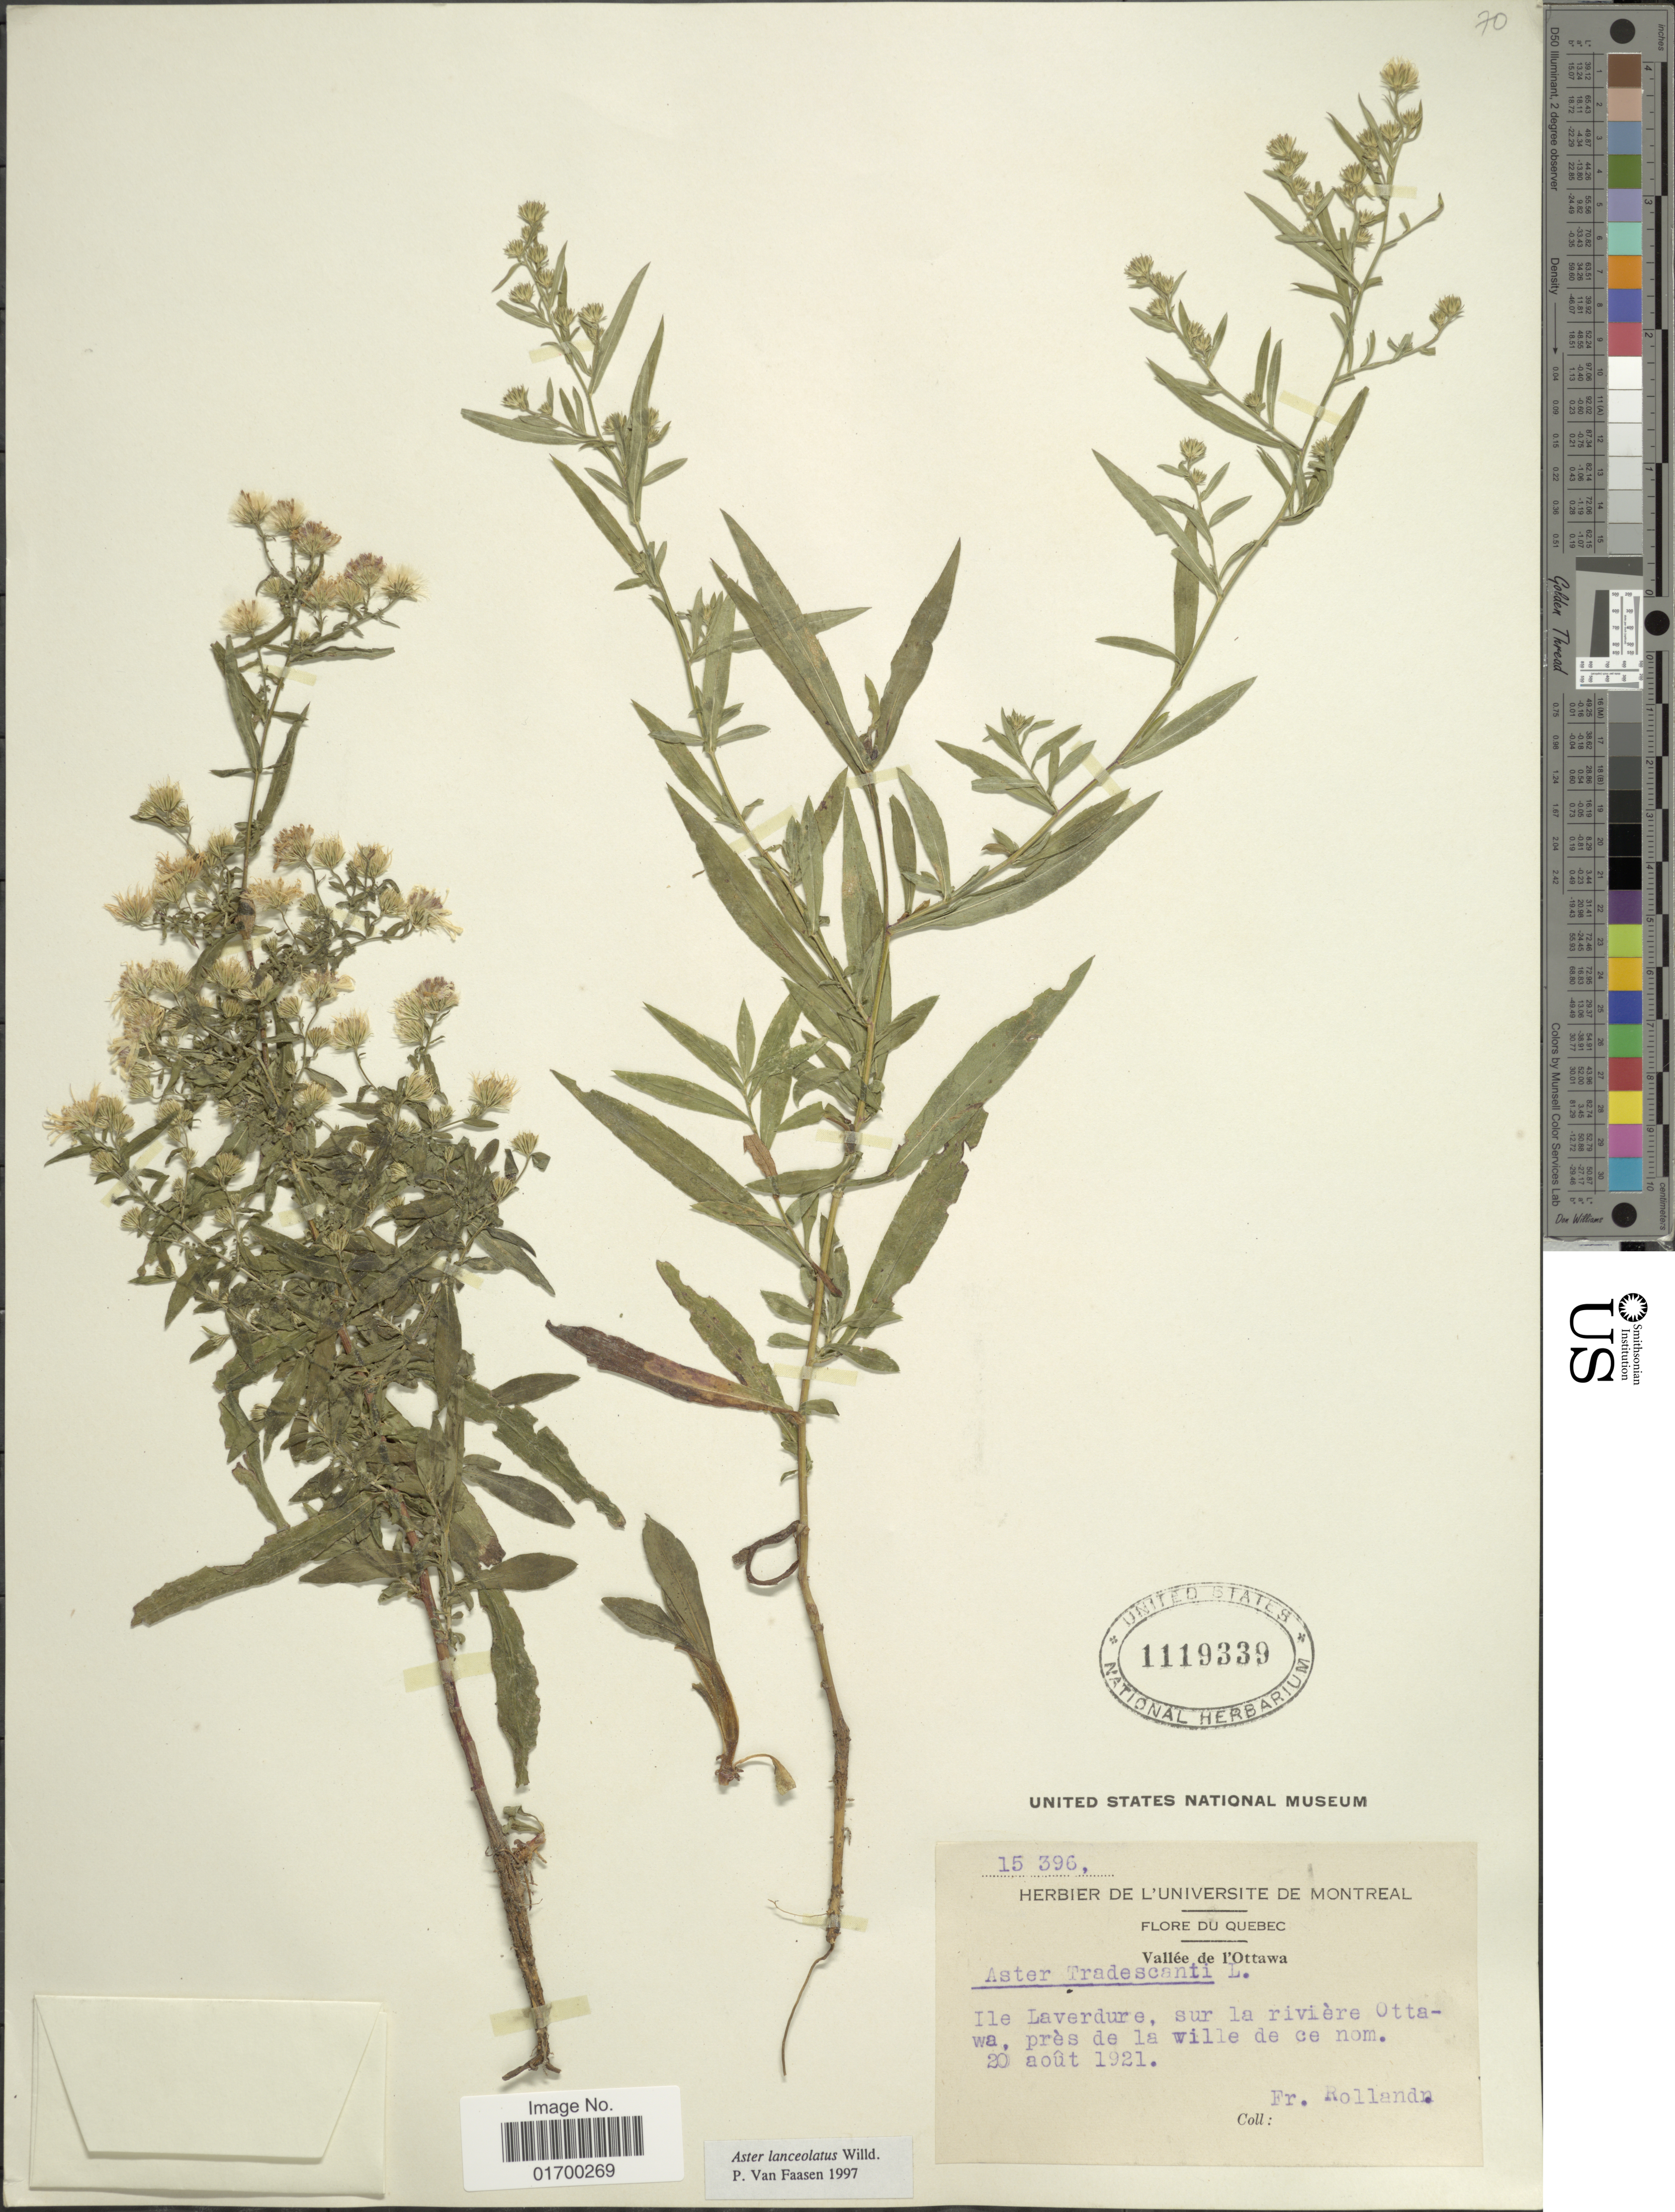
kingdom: Plantae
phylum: Tracheophyta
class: Magnoliopsida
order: Asterales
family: Asteraceae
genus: Symphyotrichum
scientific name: Symphyotrichum lanceolatum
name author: (Willd.) G.L. Nesom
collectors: B. Rolland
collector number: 15396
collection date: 1921-08-20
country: Canada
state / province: Quebec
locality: Ile Lavendure, Sur la riviere Ottawa, pres de la wille de ce nom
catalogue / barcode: US 1119339